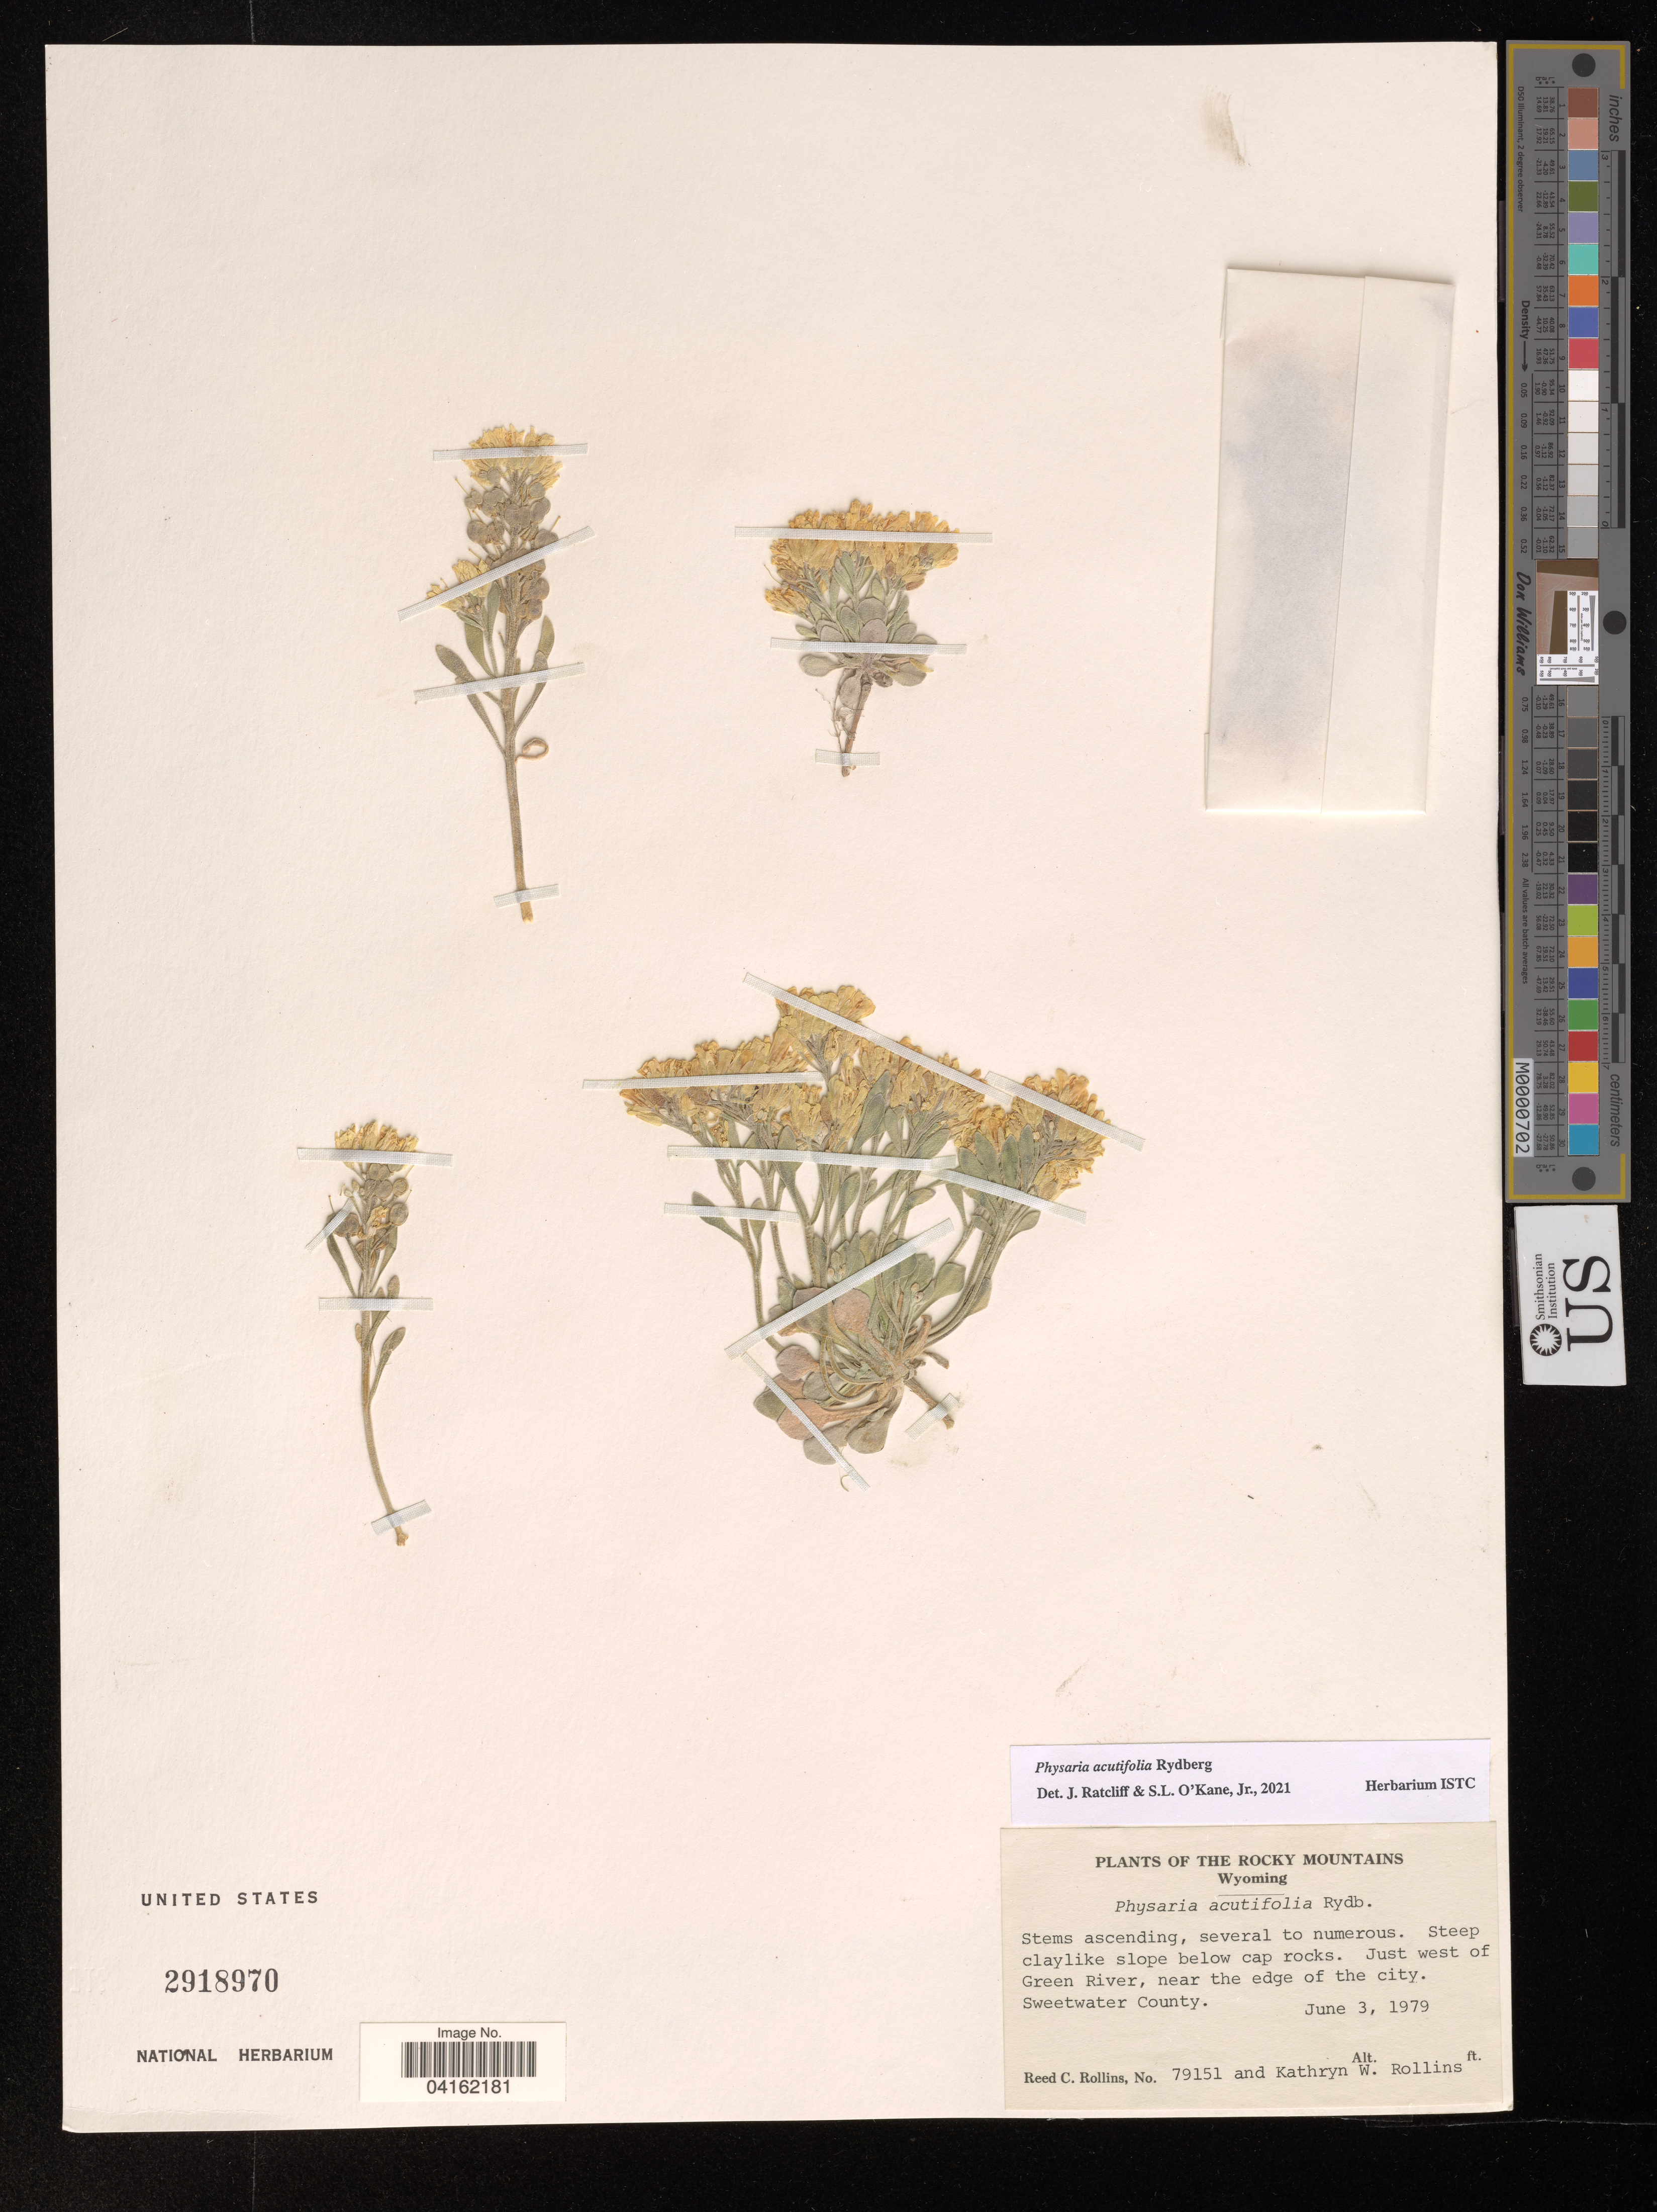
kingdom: Plantae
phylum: Tracheophyta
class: Magnoliopsida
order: Brassicales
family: Brassicaceae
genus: Physaria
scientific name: Physaria acutifolia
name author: Rydb.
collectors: R. C. Rollins & K. W. Rollins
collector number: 79151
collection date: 1979-06-03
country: United States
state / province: Wyoming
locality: The Rocky Mountains. Just west of Green River, near the edge of the city. Sweetwater County.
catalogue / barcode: US 2918970